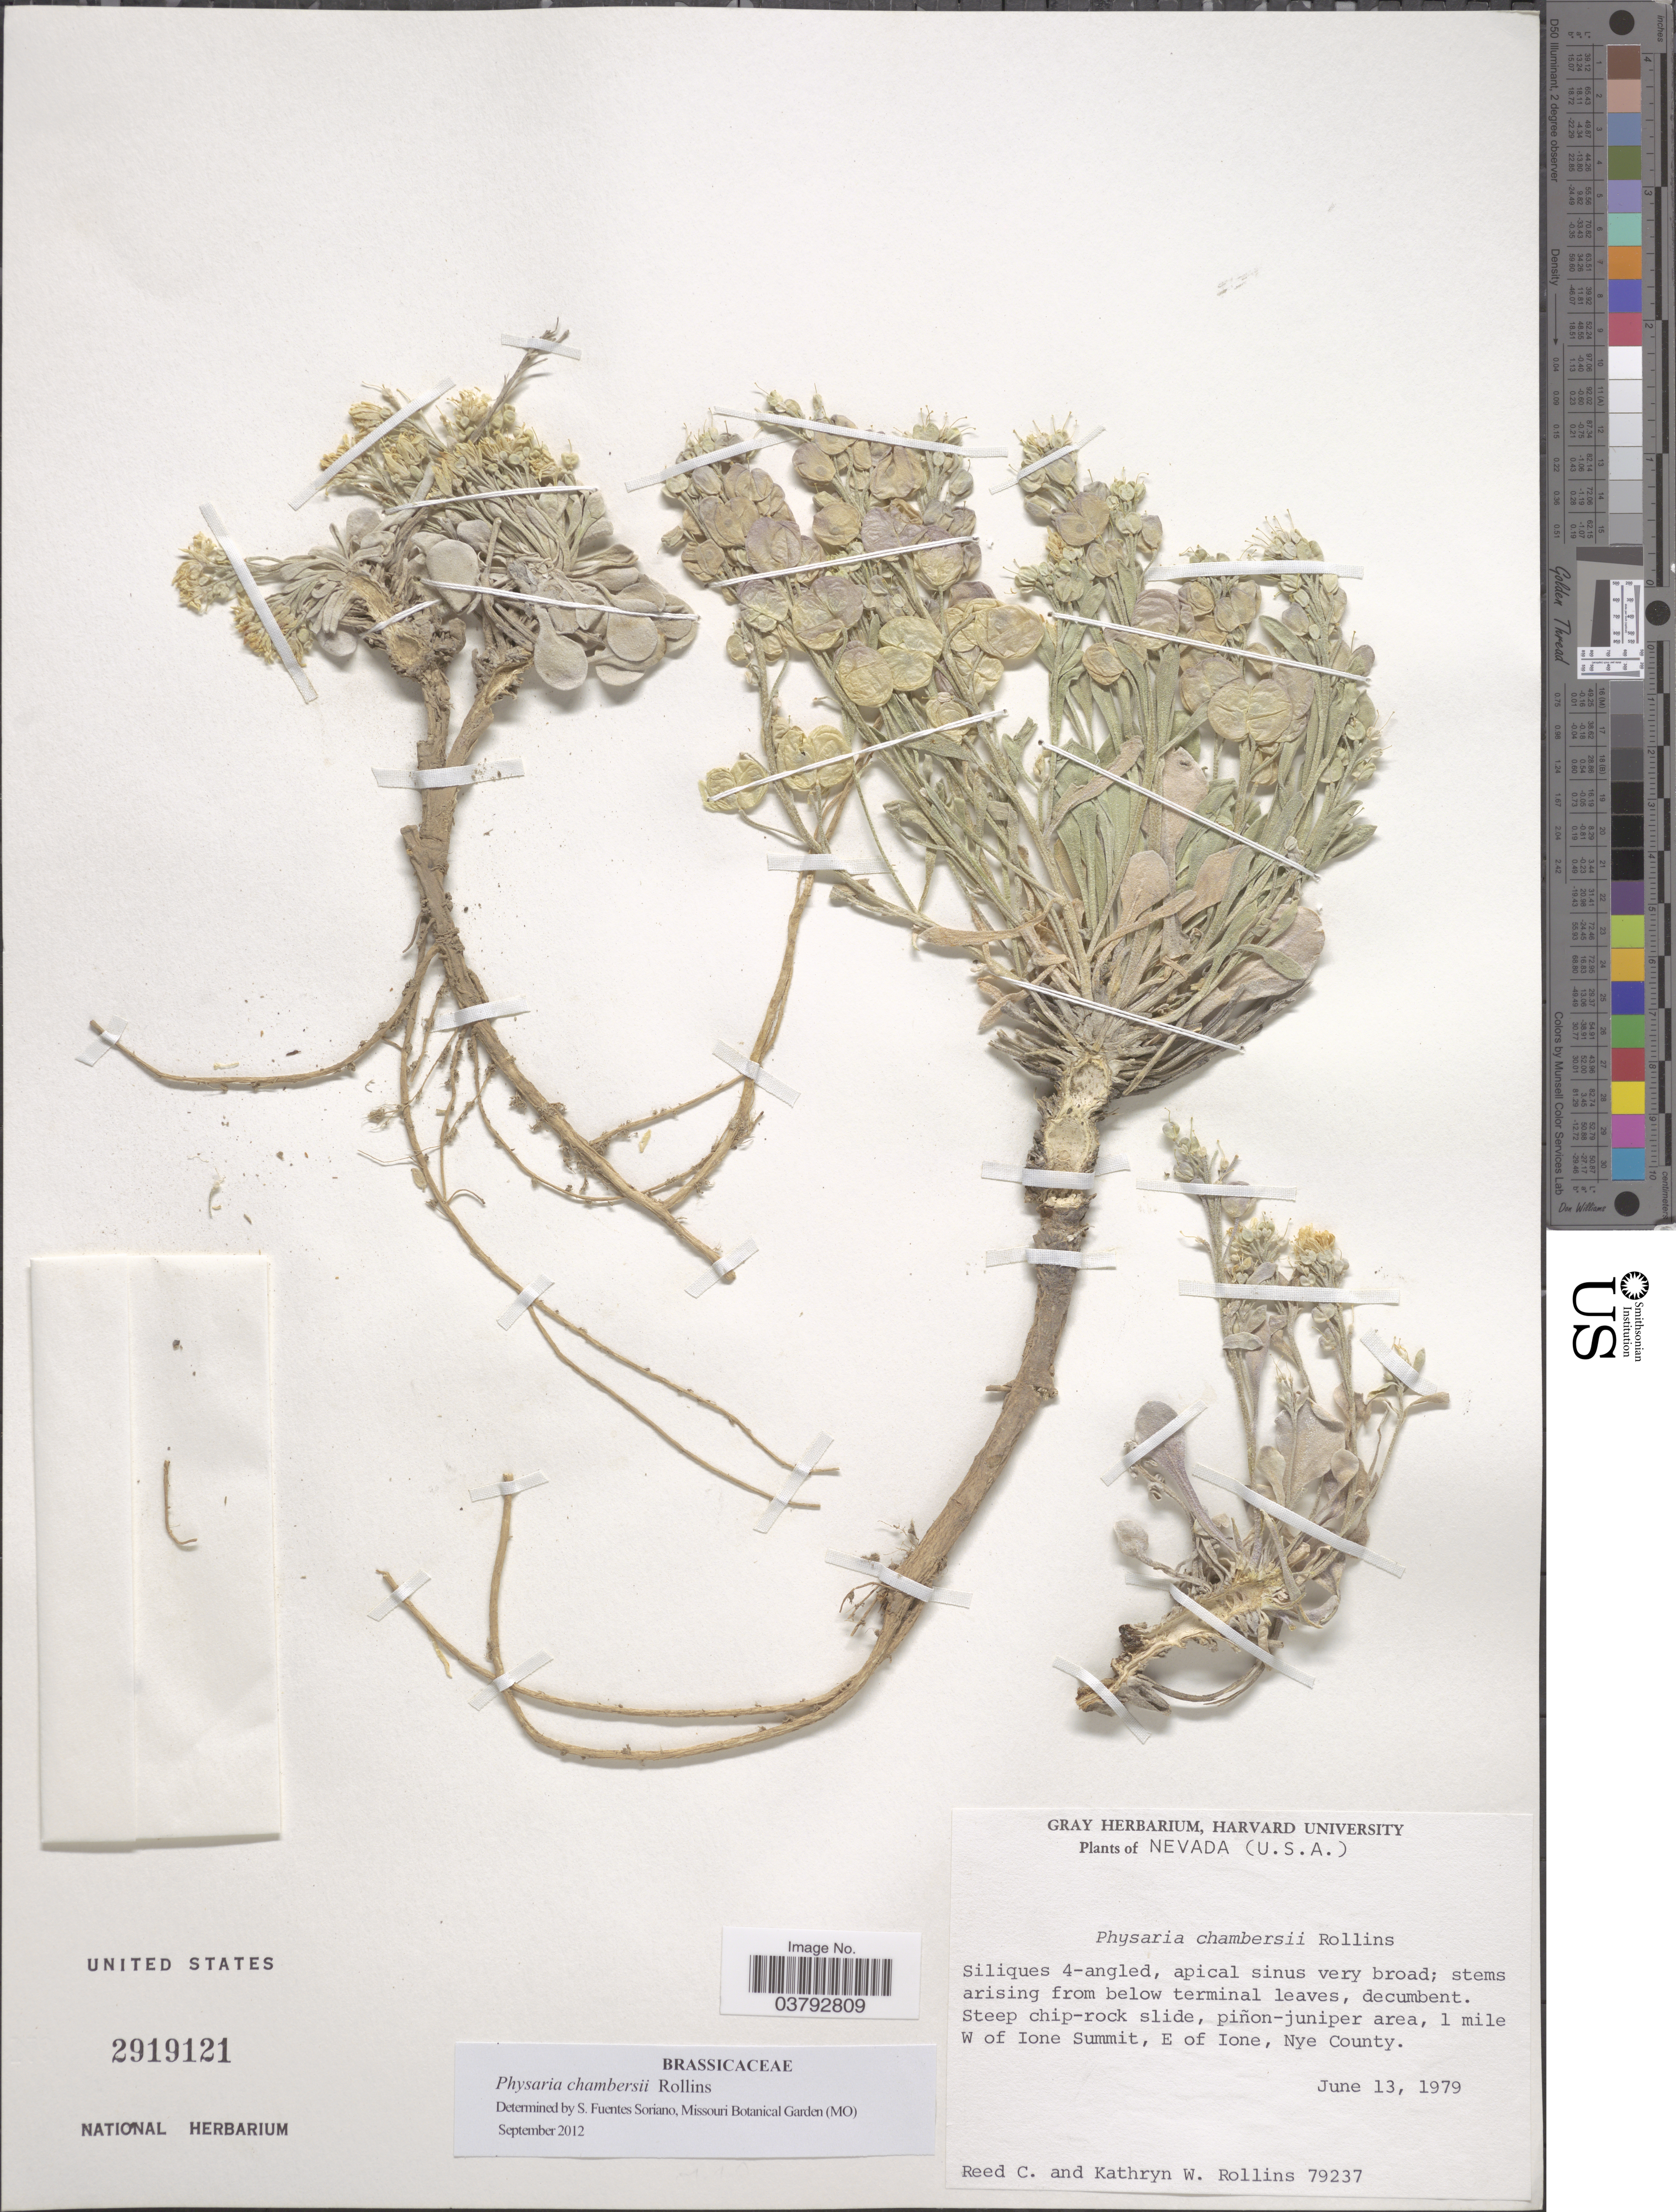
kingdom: Plantae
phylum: Tracheophyta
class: Magnoliopsida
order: Brassicales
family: Brassicaceae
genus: Physaria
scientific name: Physaria chambersii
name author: Rollins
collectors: R. C. Rollins & K. W. Rollins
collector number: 79237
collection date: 1979-06-13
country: United States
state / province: Nevada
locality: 1 mile W of Ione Summit, E of Ione, Nye County.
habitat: steep chip-rock slide, pinon-juniper area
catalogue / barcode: US 2919121